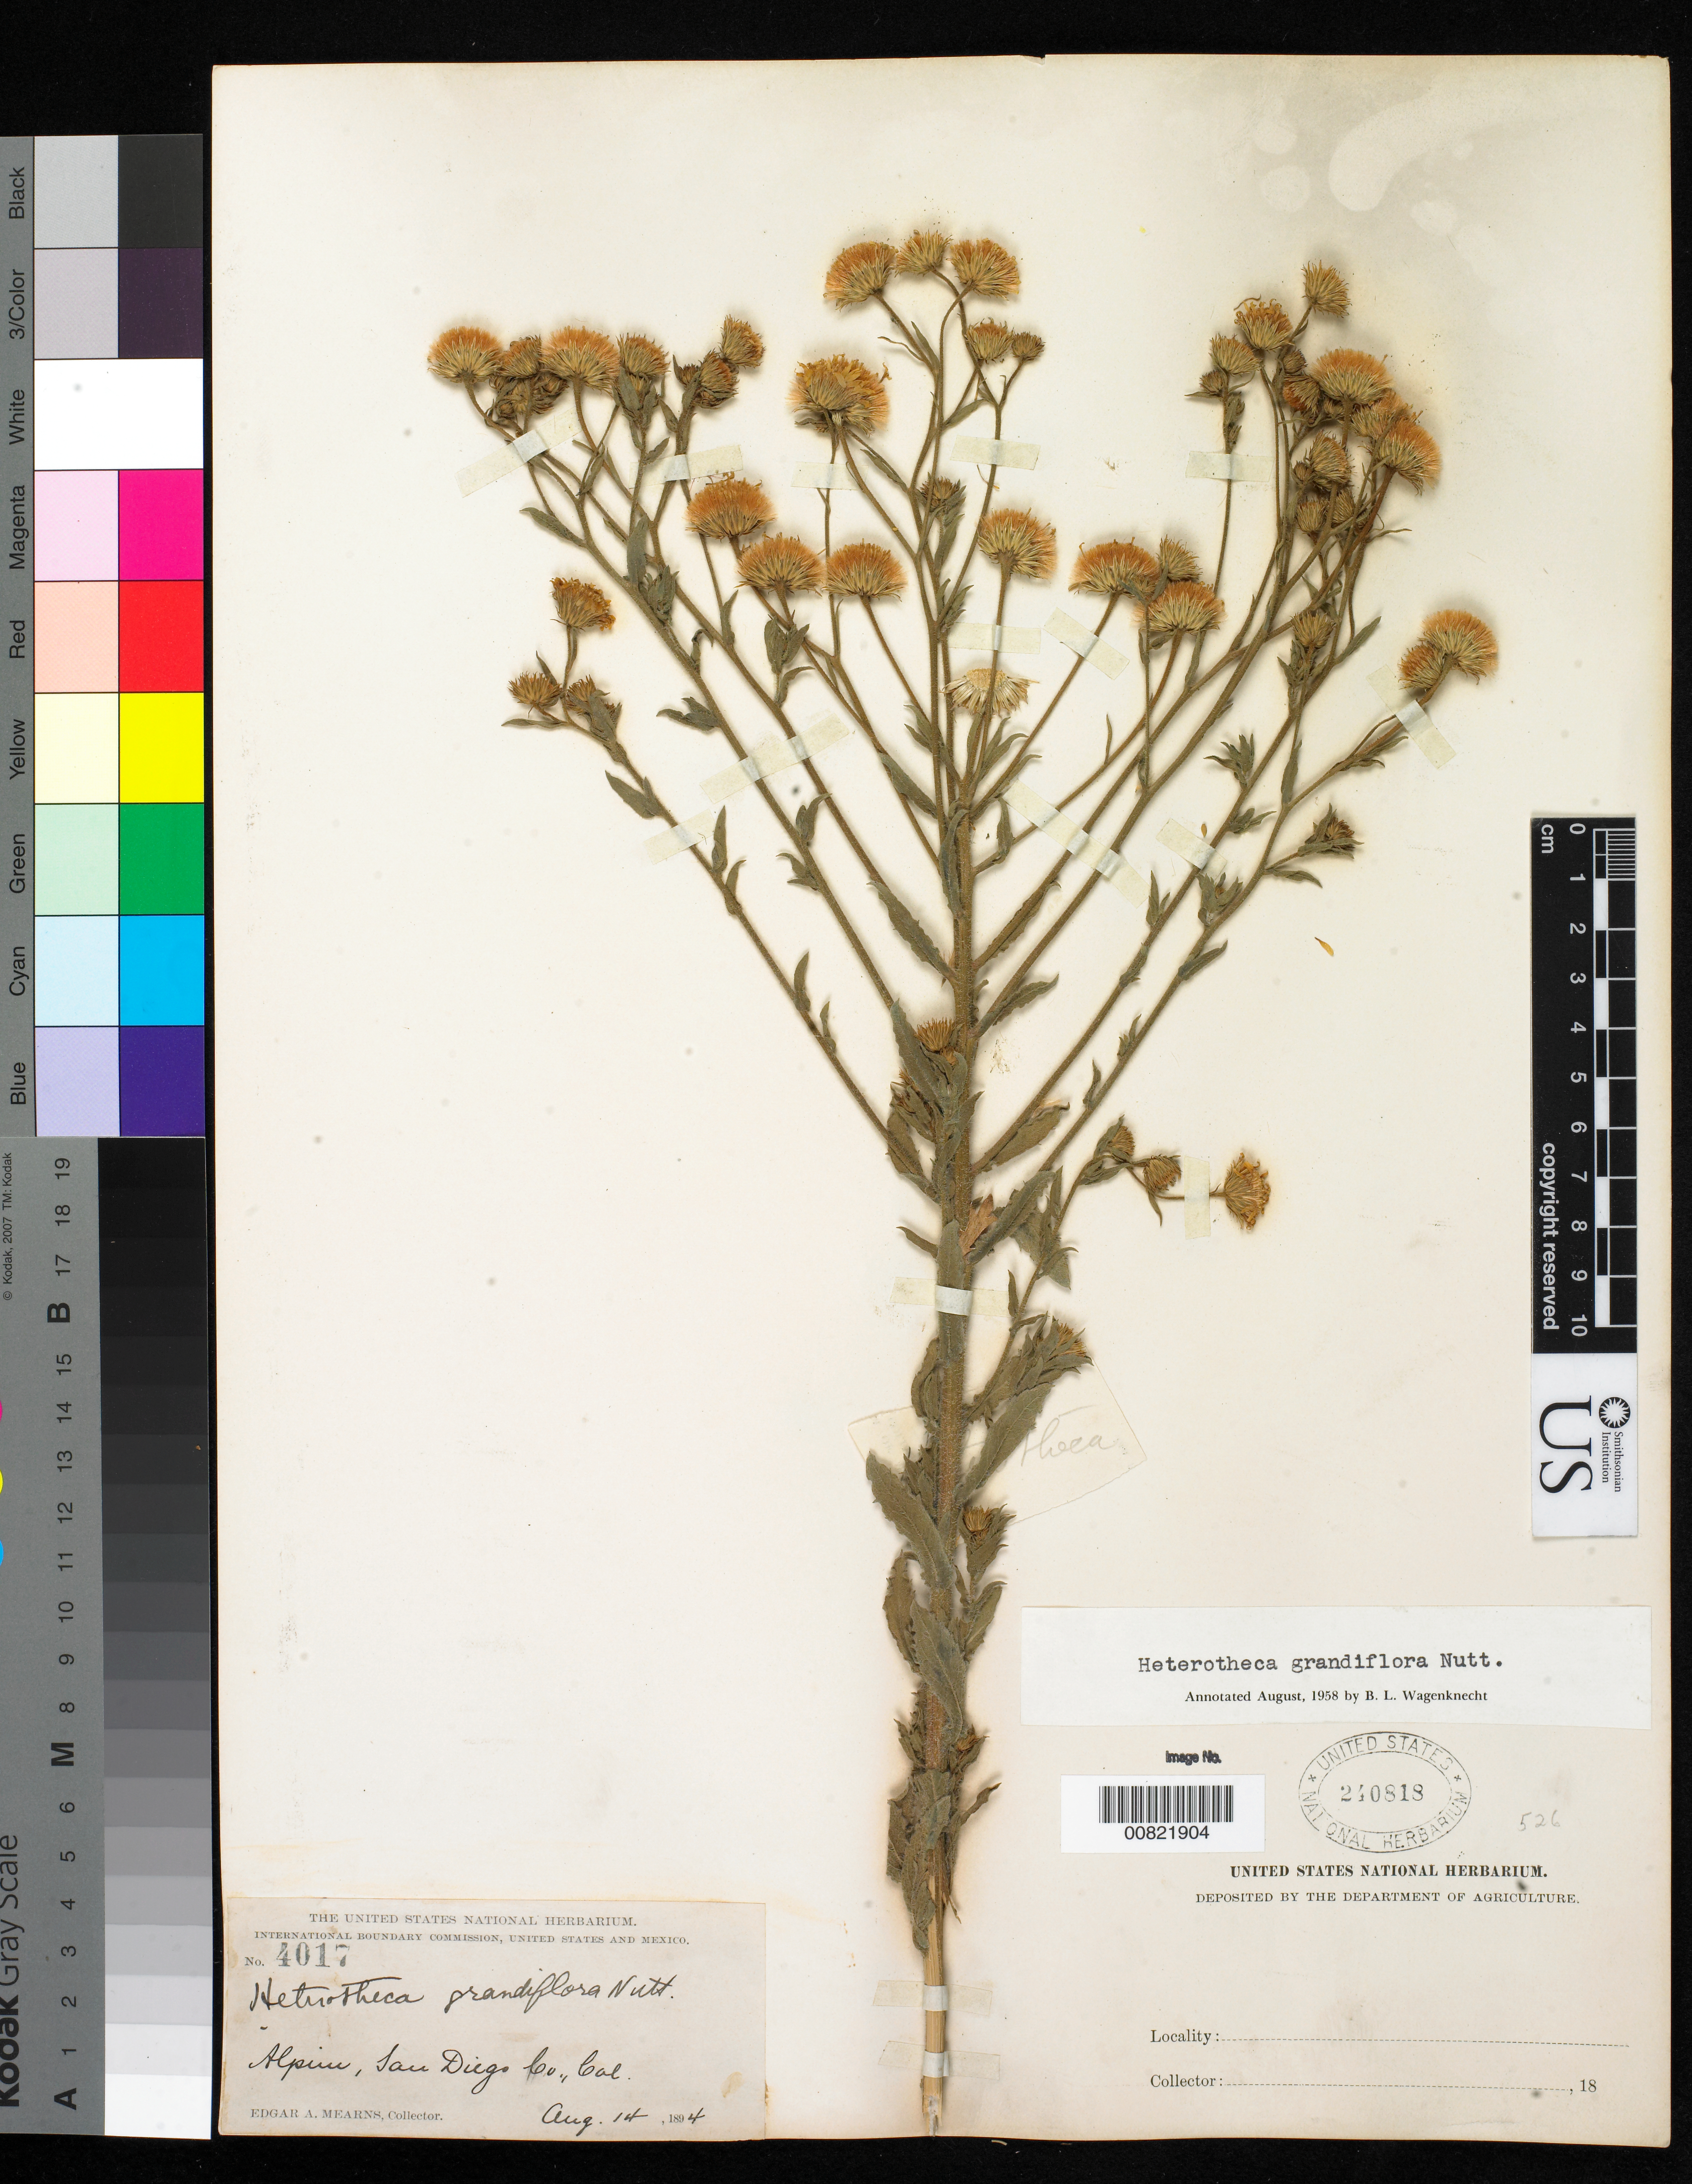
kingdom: Plantae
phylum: Tracheophyta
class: Magnoliopsida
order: Asterales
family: Asteraceae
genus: Heterotheca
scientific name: Heterotheca grandiflora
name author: Nutt.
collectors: E. A. Mearns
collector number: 4017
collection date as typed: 14 Aug 1894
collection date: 1894-08-14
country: United States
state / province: California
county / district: San Diego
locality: Alpine, San Diego County, California.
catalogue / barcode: US 240818